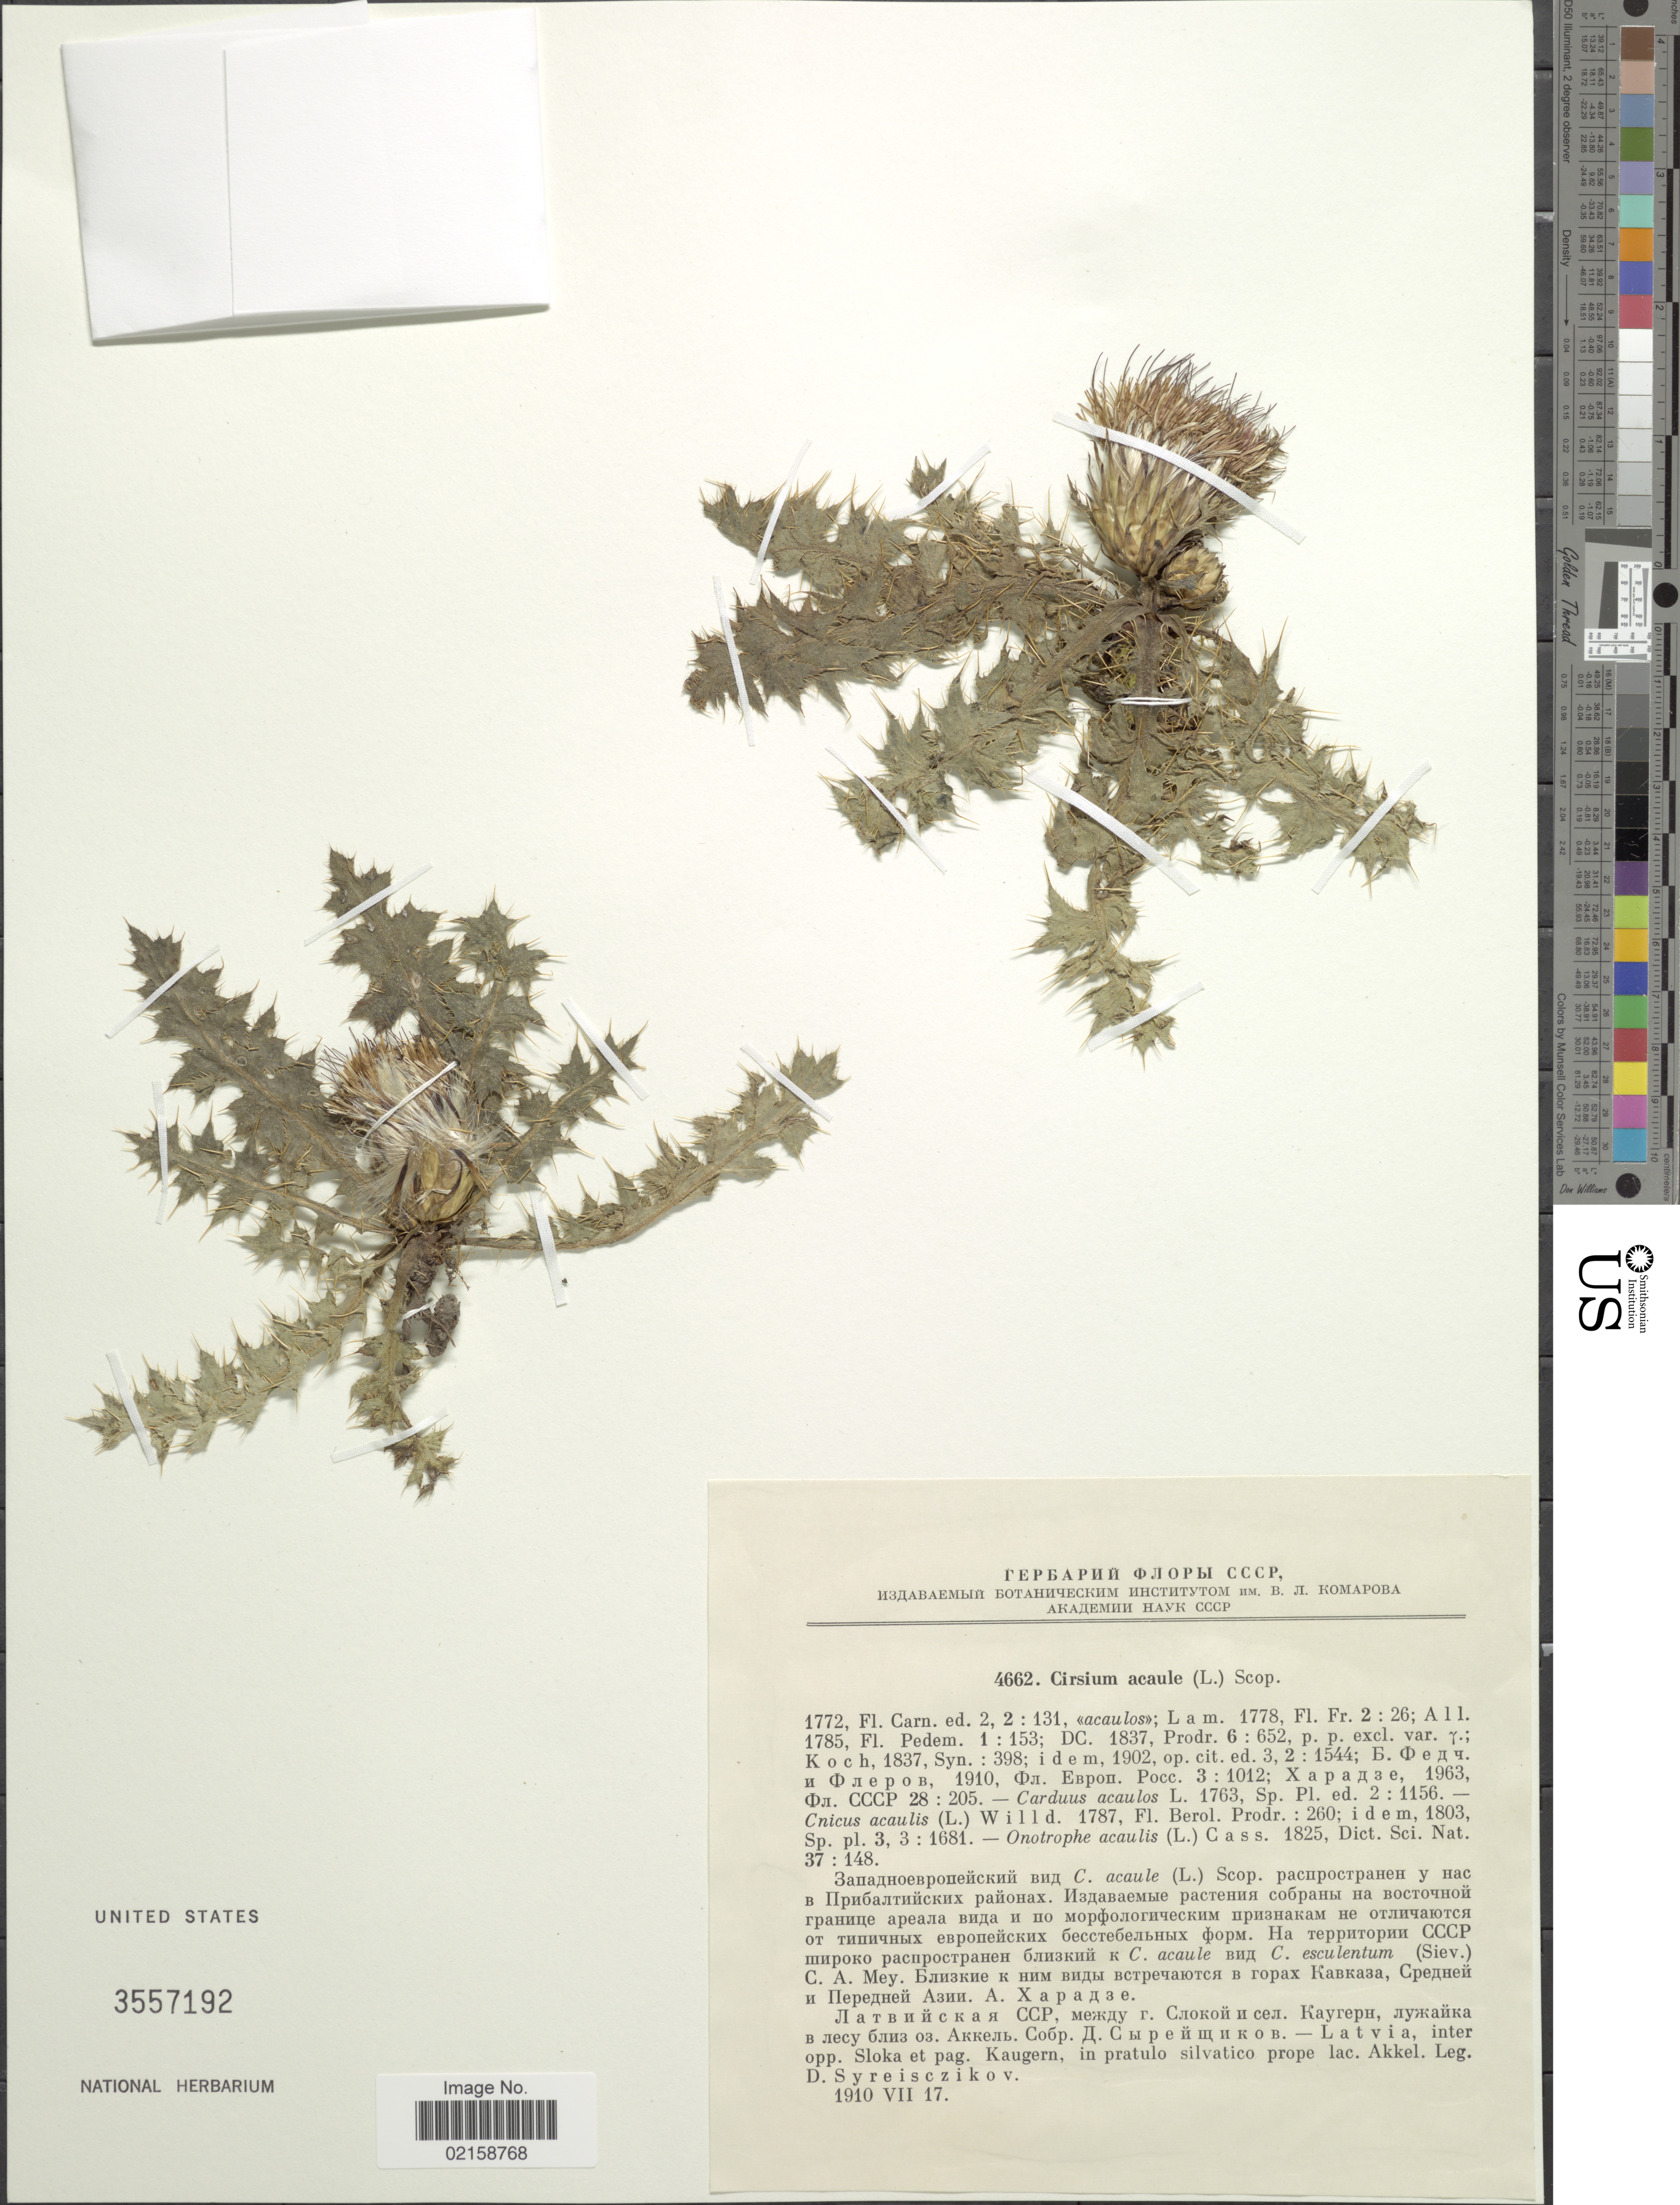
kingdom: Plantae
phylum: Tracheophyta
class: Magnoliopsida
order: Asterales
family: Asteraceae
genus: Cirsium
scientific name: Cirsium acaule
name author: (L.) Scop.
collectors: D. Syreisczikov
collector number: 4662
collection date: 1910-07-17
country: Latvia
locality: Latvia, inter opp. Sloka et pag. Kaugern, in pratulo silvatico prope lac. Akkel.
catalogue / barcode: US 3557192